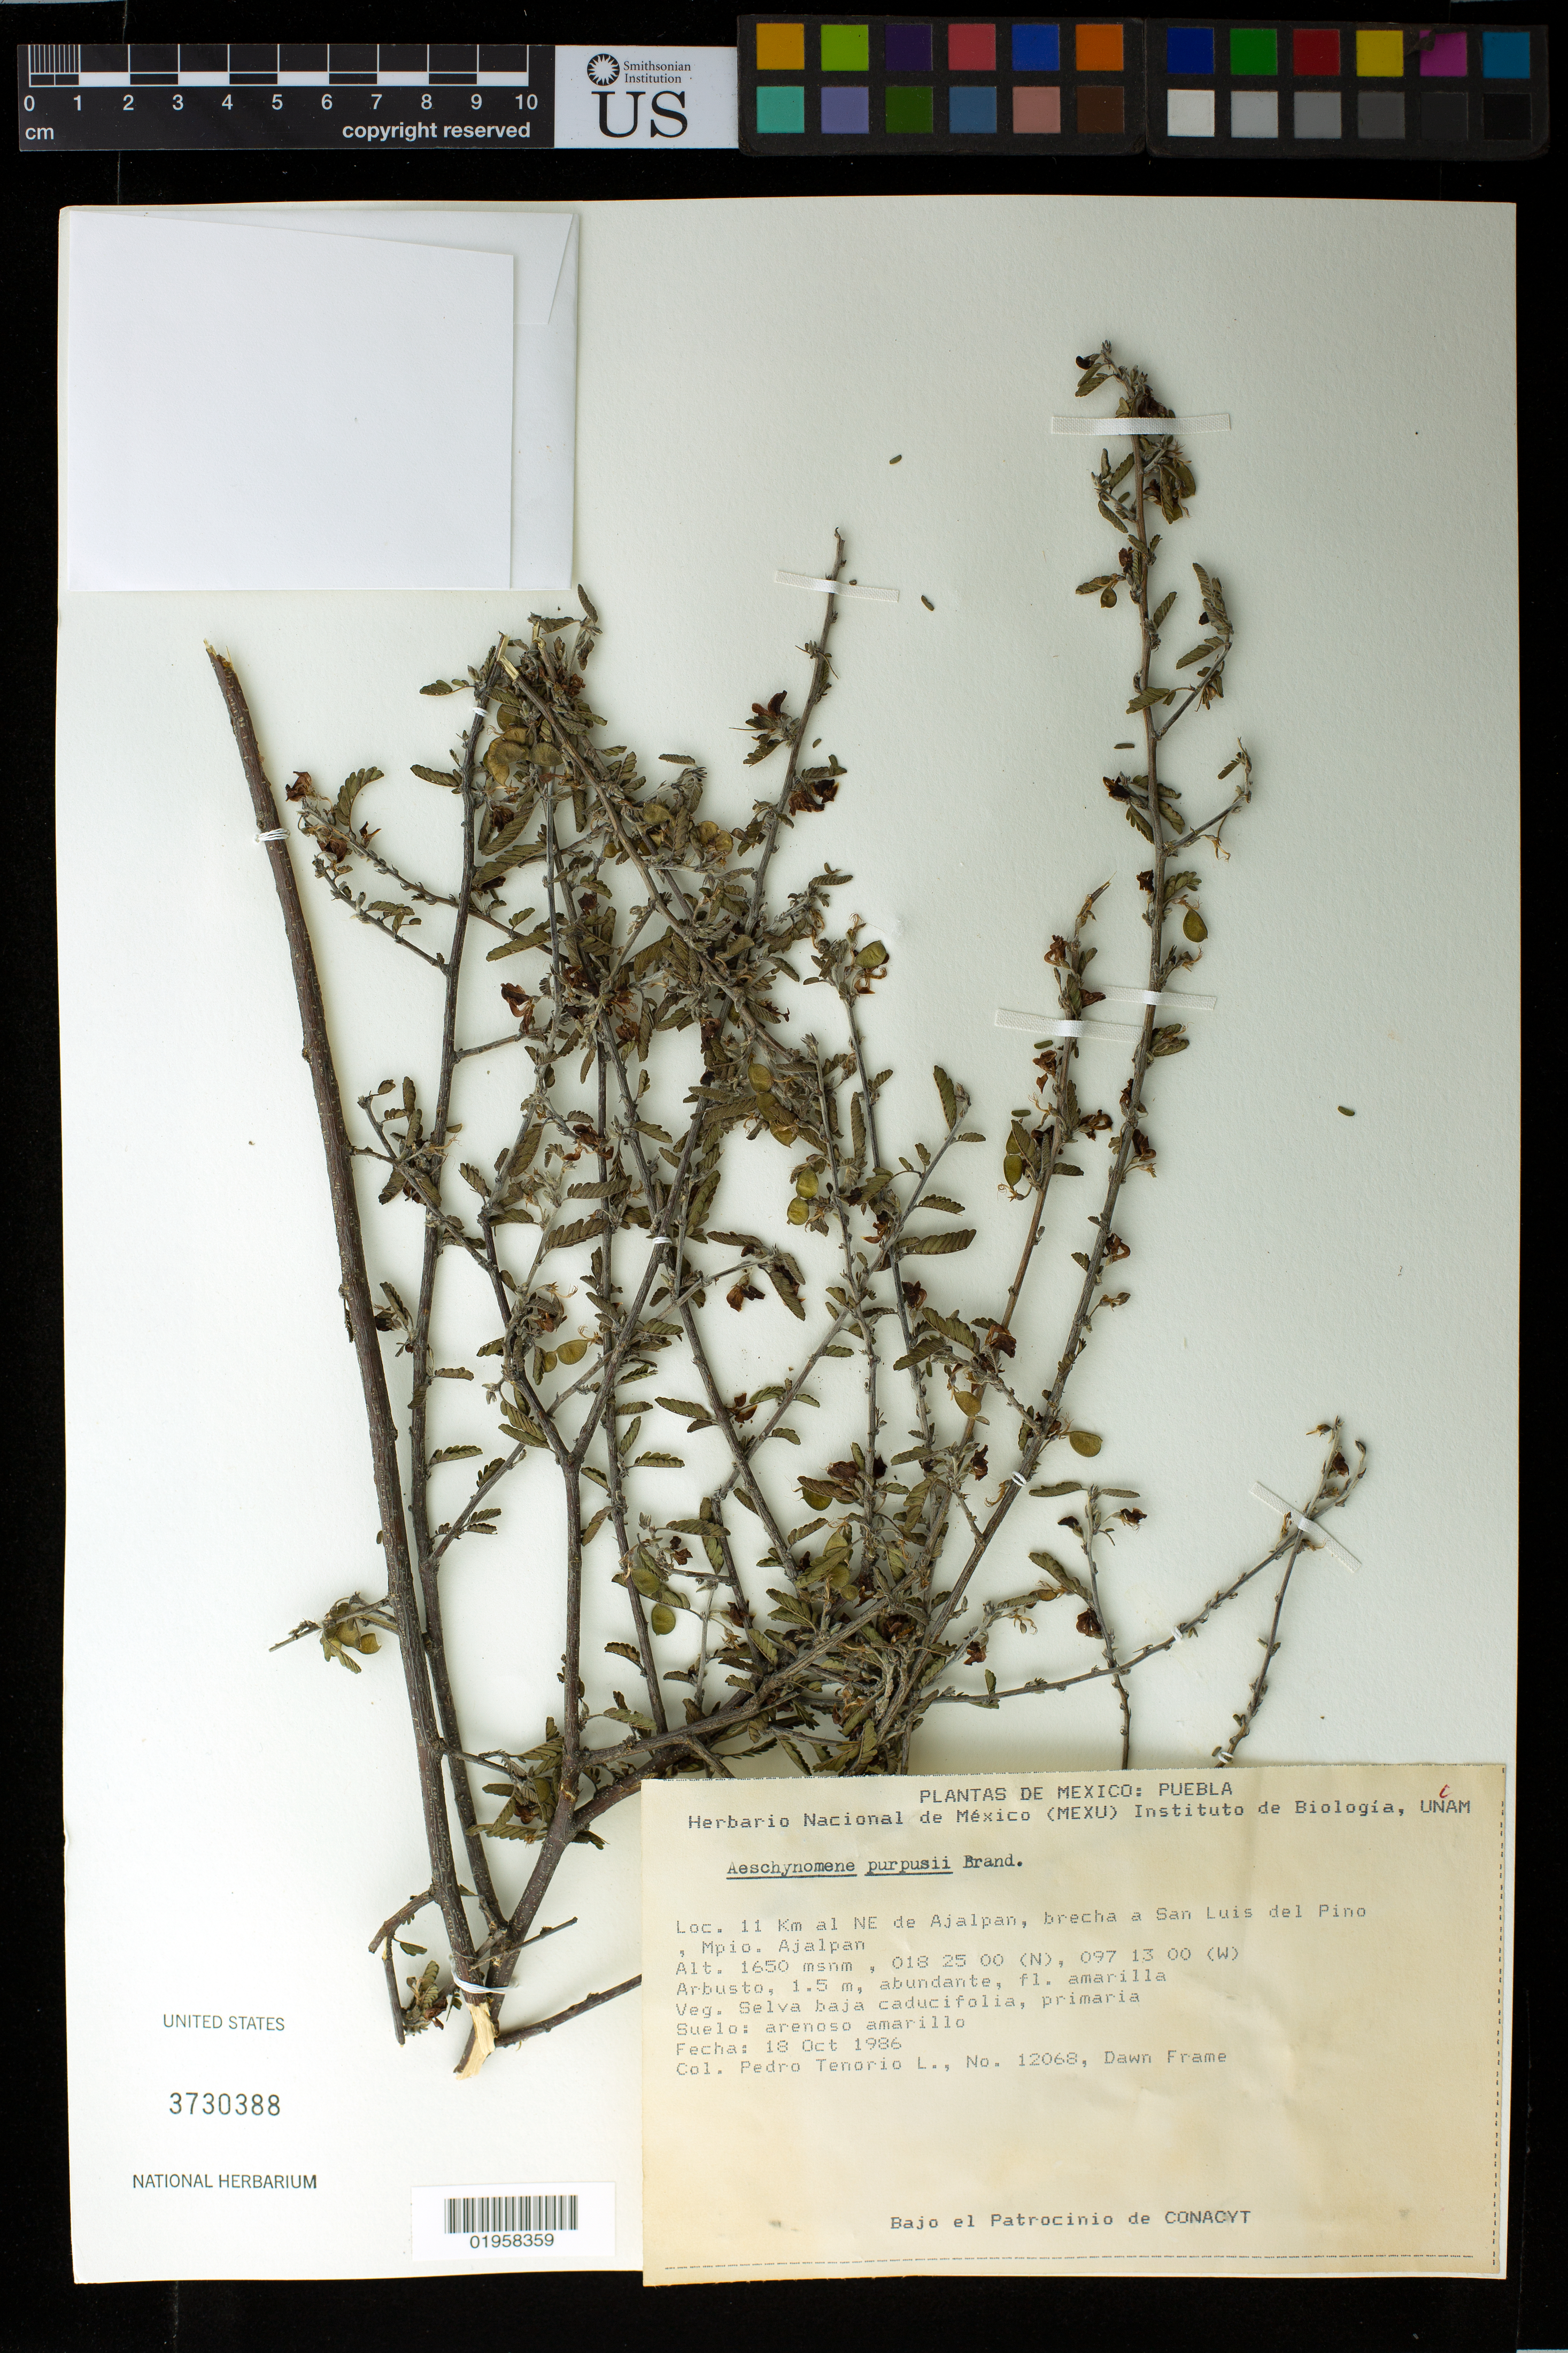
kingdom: Plantae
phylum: Tracheophyta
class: Magnoliopsida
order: Fabales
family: Fabaceae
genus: Aeschynomene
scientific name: Aeschynomene purpusii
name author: Brandegee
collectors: P. Tenorio L. & D. M. Frame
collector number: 12068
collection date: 1986-10-18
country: Mexico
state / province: Puebla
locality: Ajalpan, 11 km al NE; brecha a San Luis del Pino, Mpio. Ajalpan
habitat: Selva baja caducifolia, primaria. Suelo arenoso amarillo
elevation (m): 1650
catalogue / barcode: US 3730388